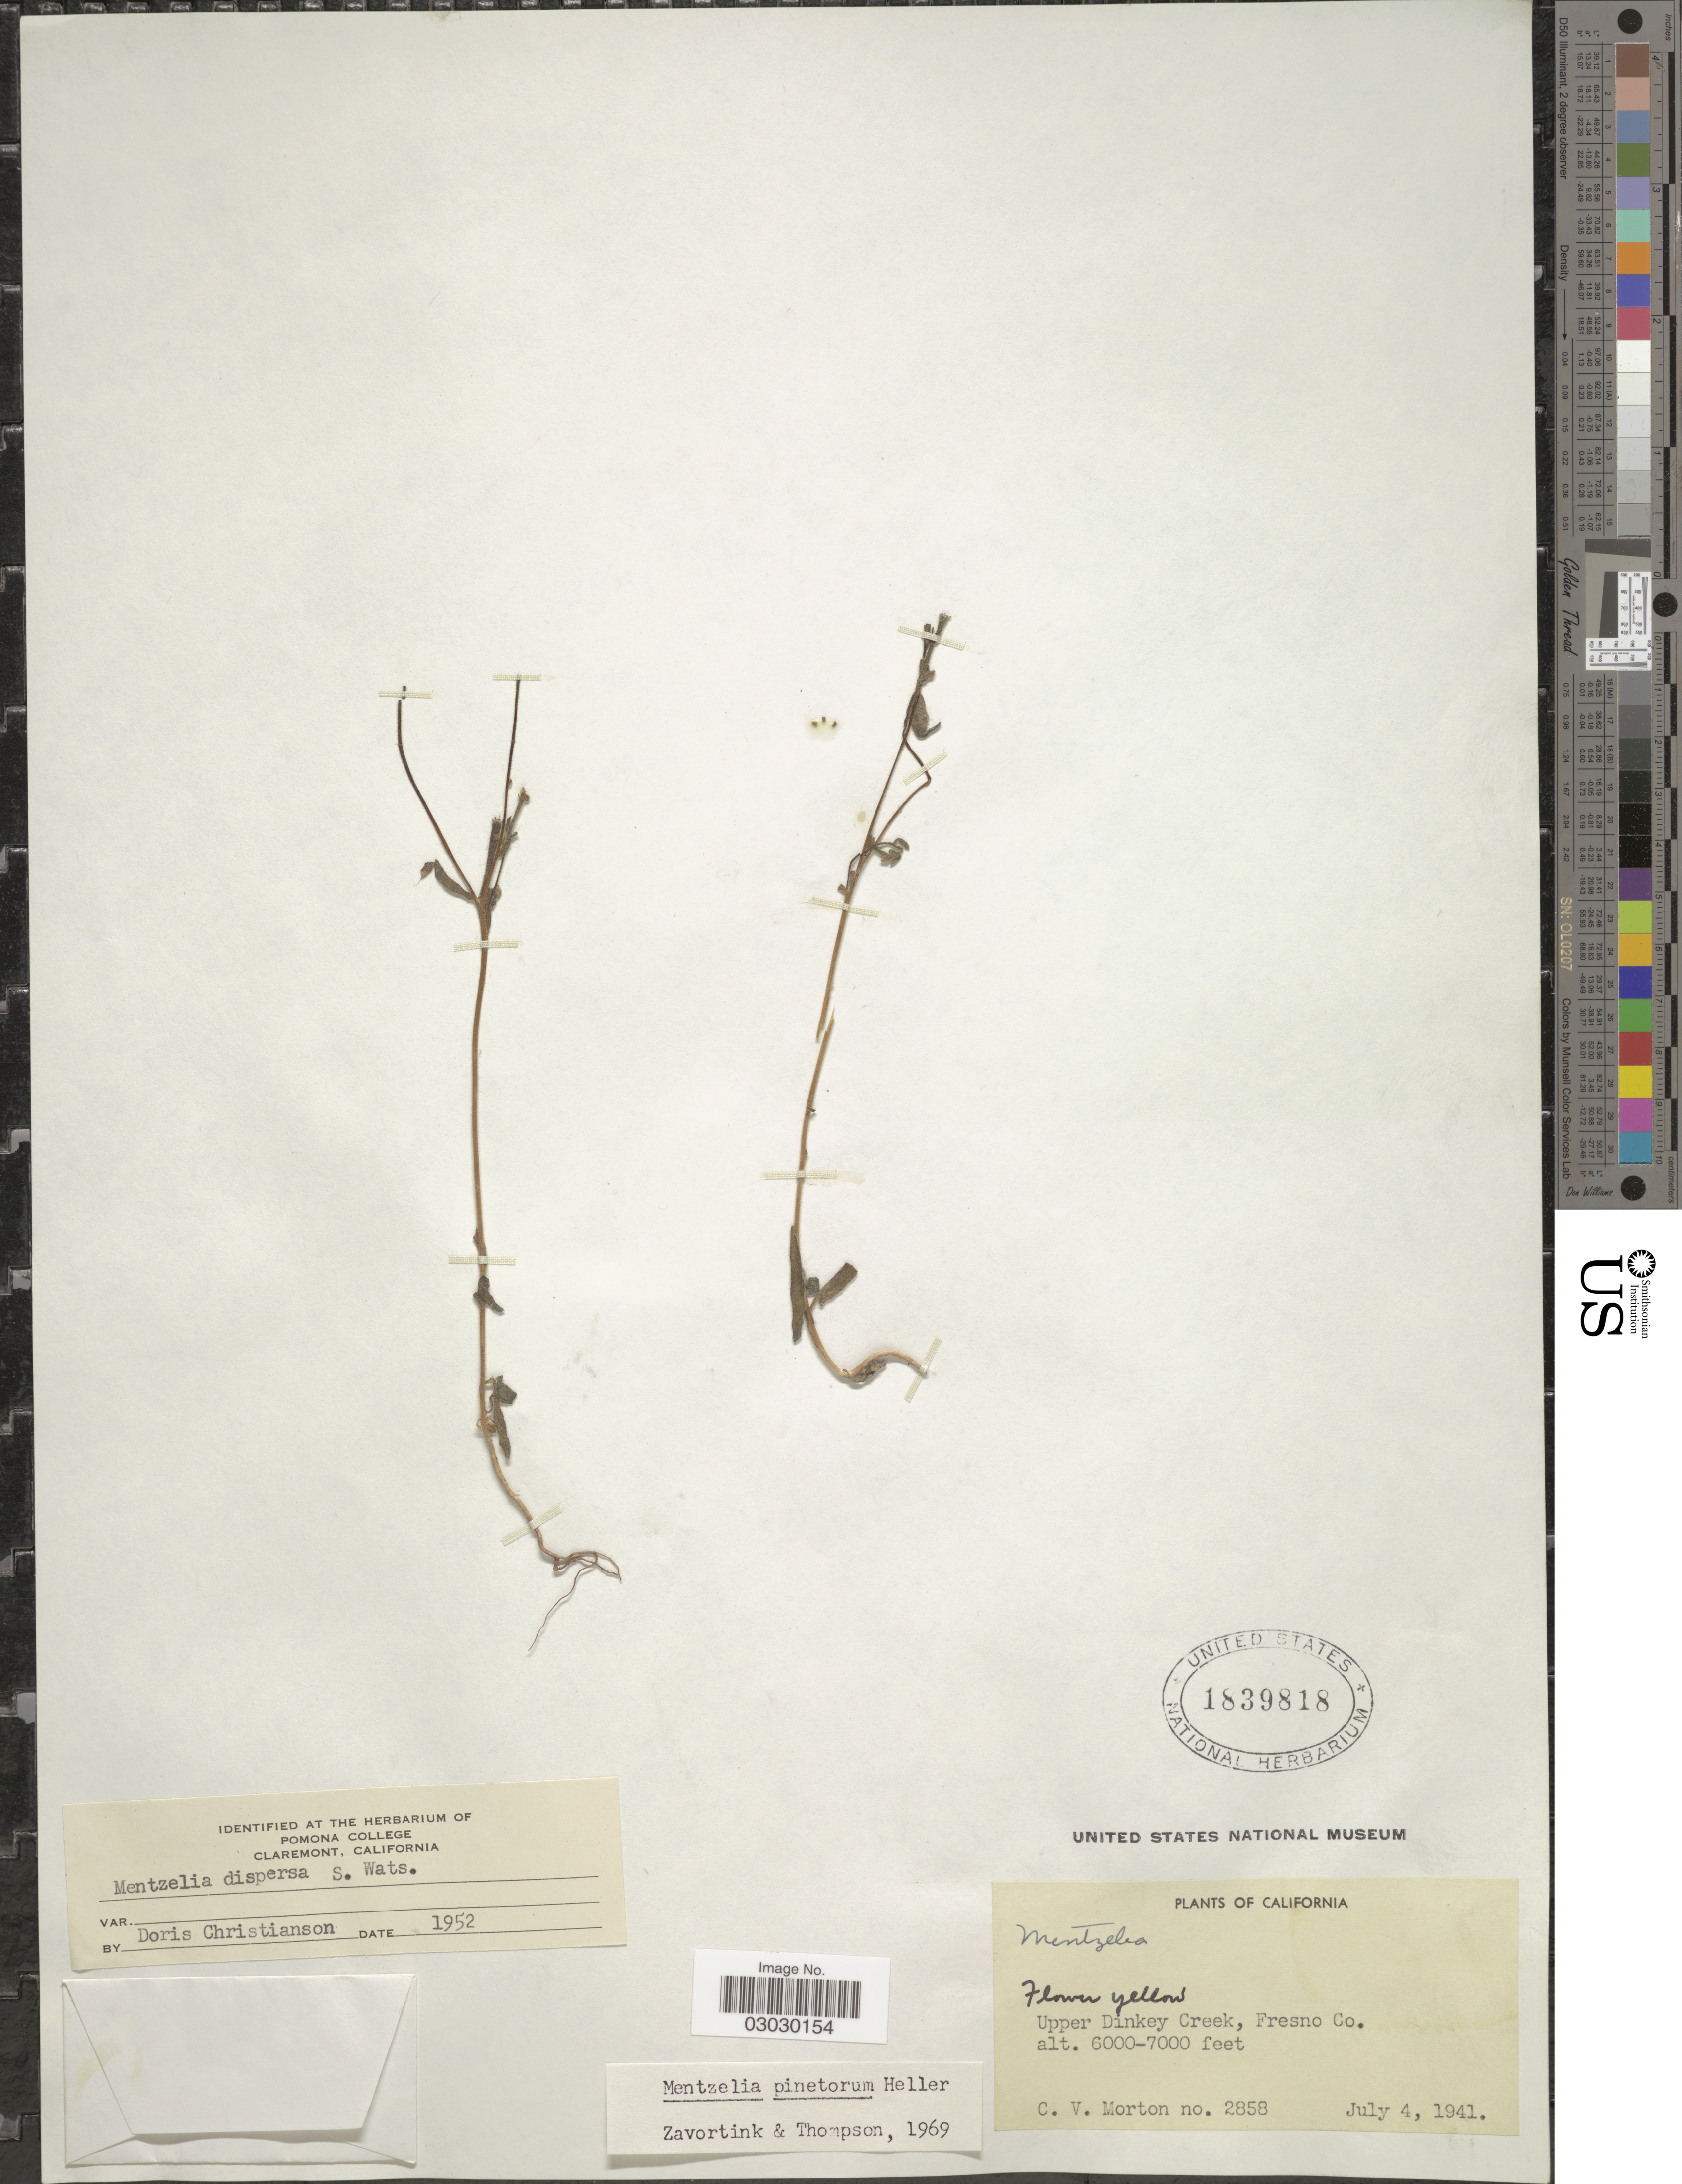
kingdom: Plantae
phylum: Tracheophyta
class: Magnoliopsida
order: Cornales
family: Loasaceae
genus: Mentzelia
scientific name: Mentzelia pinetorum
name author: A. Heller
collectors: C. V. Morton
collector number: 2858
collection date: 1941-07-04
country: United States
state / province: California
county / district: Fresno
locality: Upper Dinkey Creek, Fresno Co.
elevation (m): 1829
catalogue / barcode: US 1839818